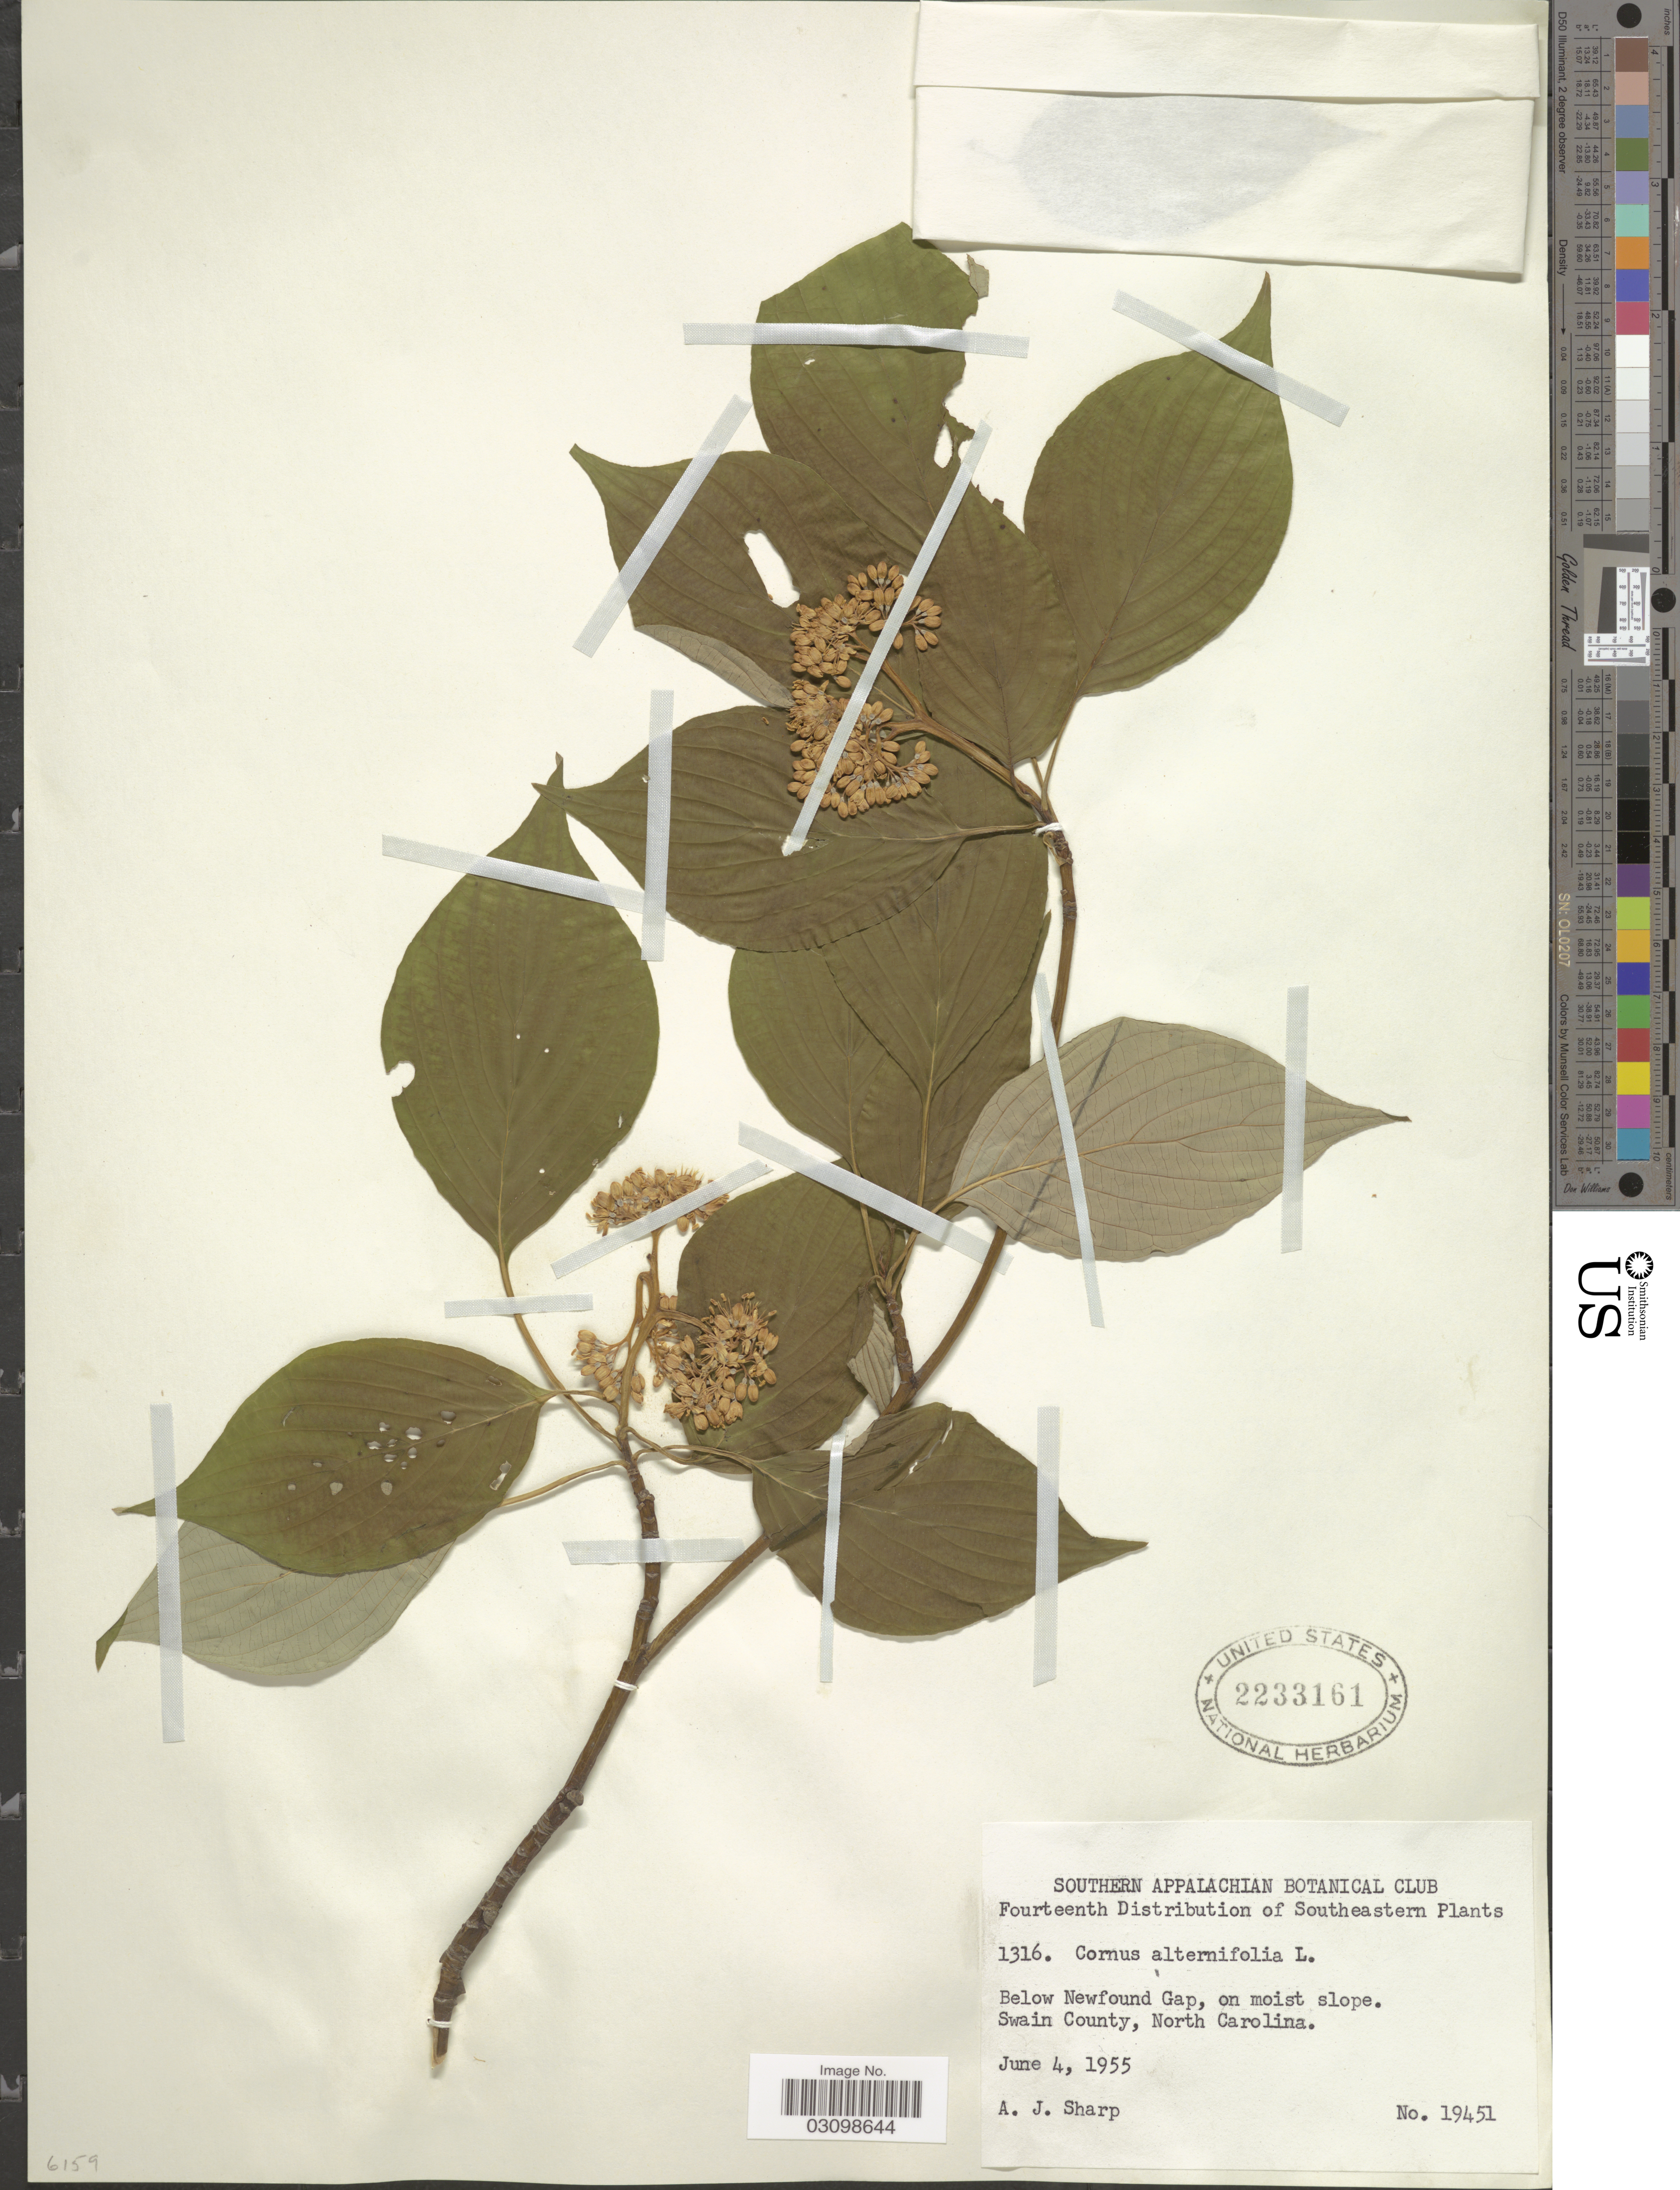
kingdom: Plantae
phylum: Tracheophyta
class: Magnoliopsida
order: Cornales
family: Cornaceae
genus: Cornus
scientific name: Cornus alternifolia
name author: L.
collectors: A. J. Sharp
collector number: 19451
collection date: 1955-06-04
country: United States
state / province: North Carolina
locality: Below Newfound Gap, on moist slope. Swain County.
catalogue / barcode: US 2233161